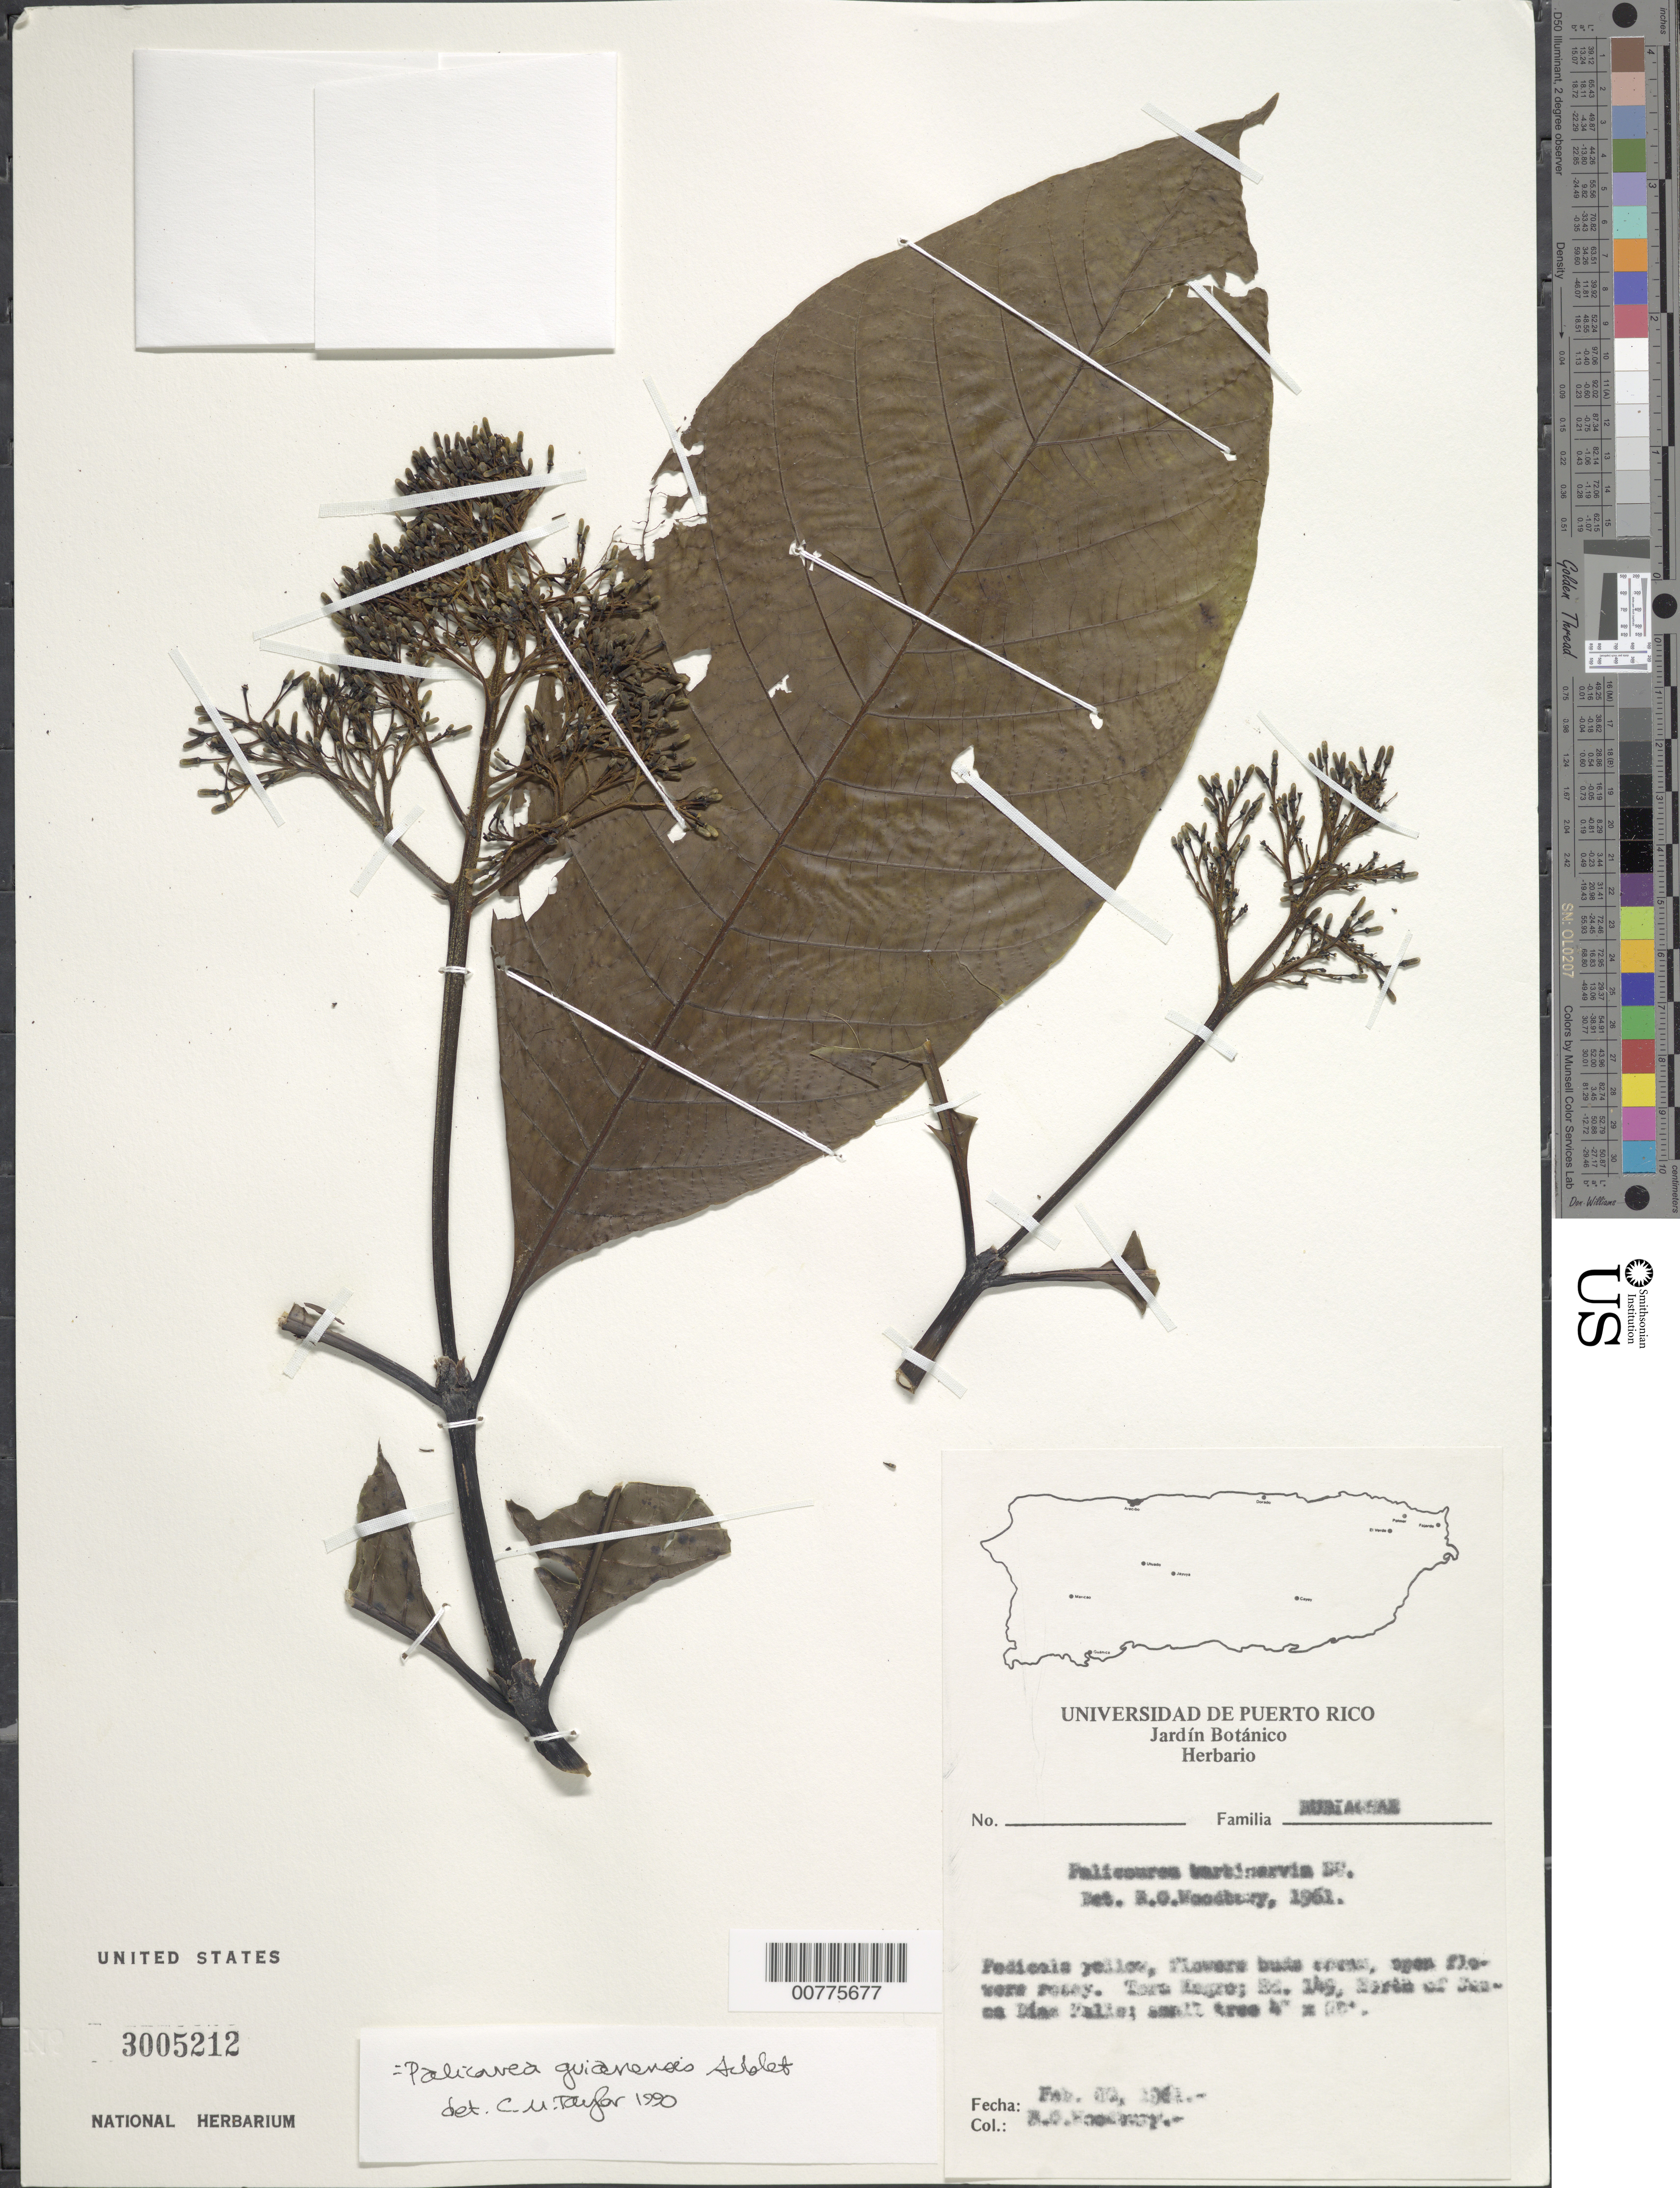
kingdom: Plantae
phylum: Tracheophyta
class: Magnoliopsida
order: Gentianales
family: Rubiaceae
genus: Palicourea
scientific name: Palicourea guianensis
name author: Aubl.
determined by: Taylor, Charlotte M.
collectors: R. O. Woodbury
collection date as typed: Feb 1961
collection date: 1961-02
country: Puerto Rico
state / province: Villalba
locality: Toro Negro, Rd. 149, north of -- [illeg.]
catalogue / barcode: US 3005212